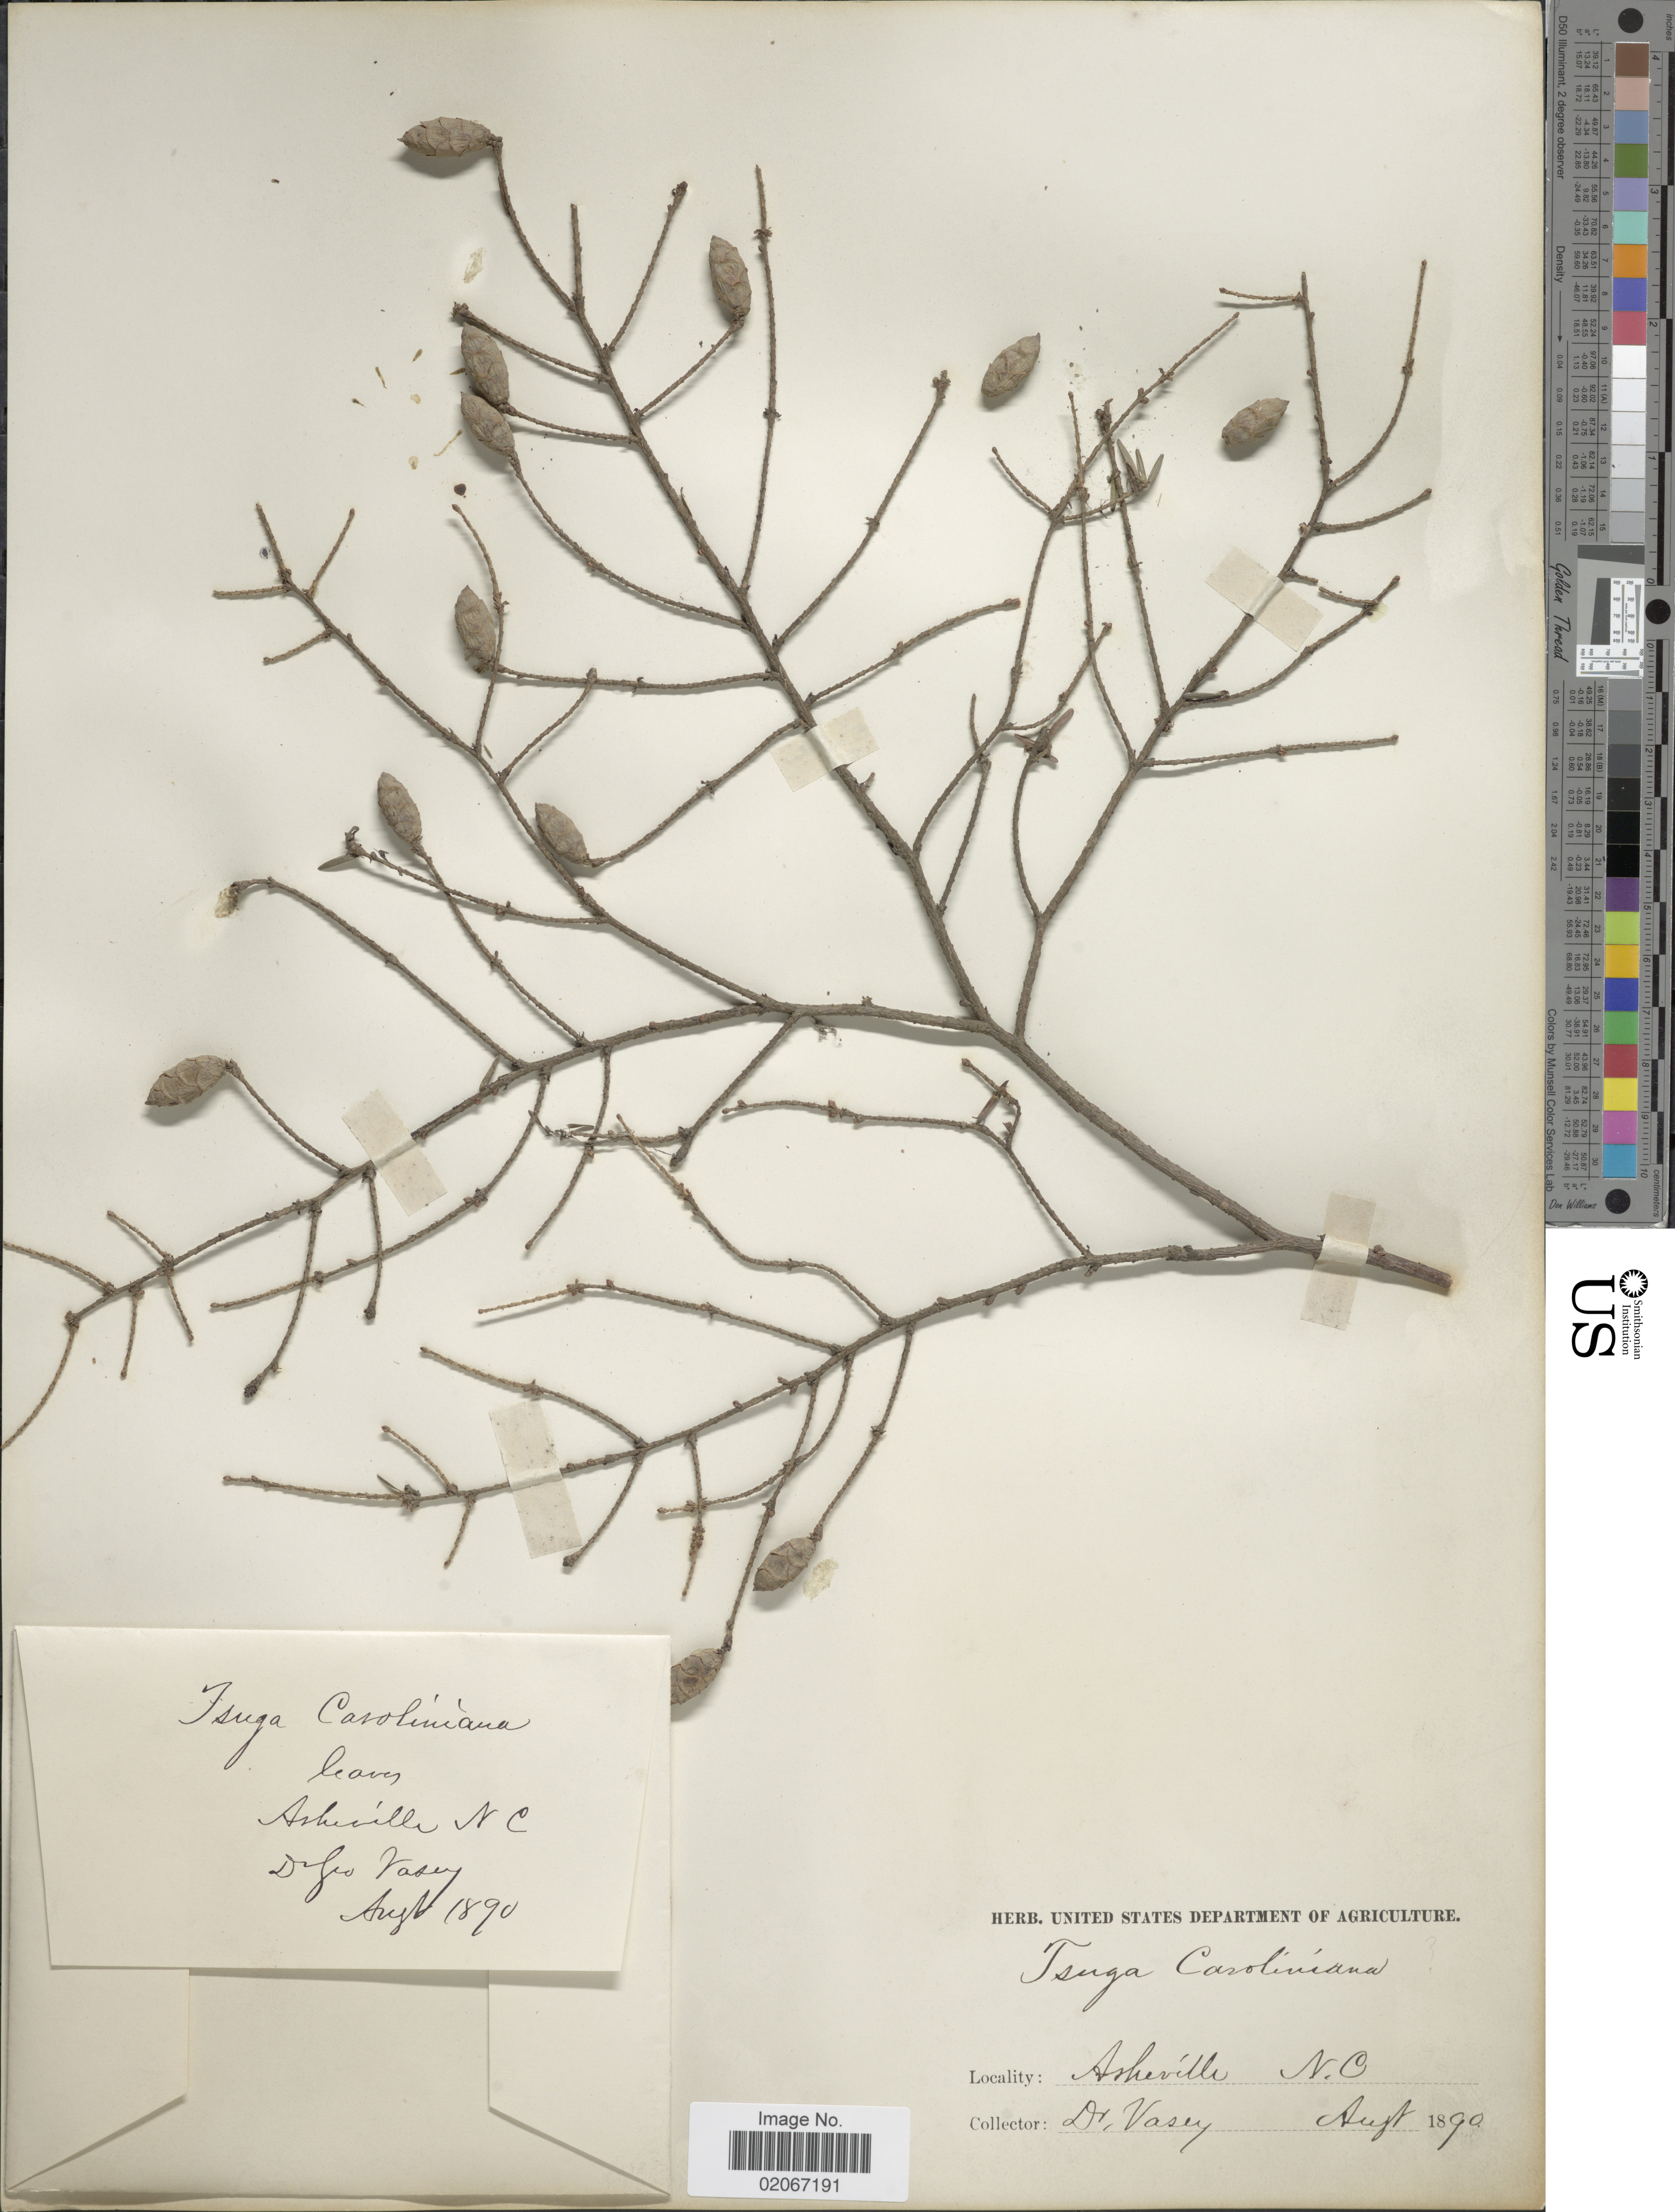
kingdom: Plantae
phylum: Tracheophyta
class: Pinopsida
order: Pinales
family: Pinaceae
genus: Tsuga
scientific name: Tsuga caroliniana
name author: Engelm.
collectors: Vasey, --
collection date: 1890-08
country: United States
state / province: North Carolina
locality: Asheville